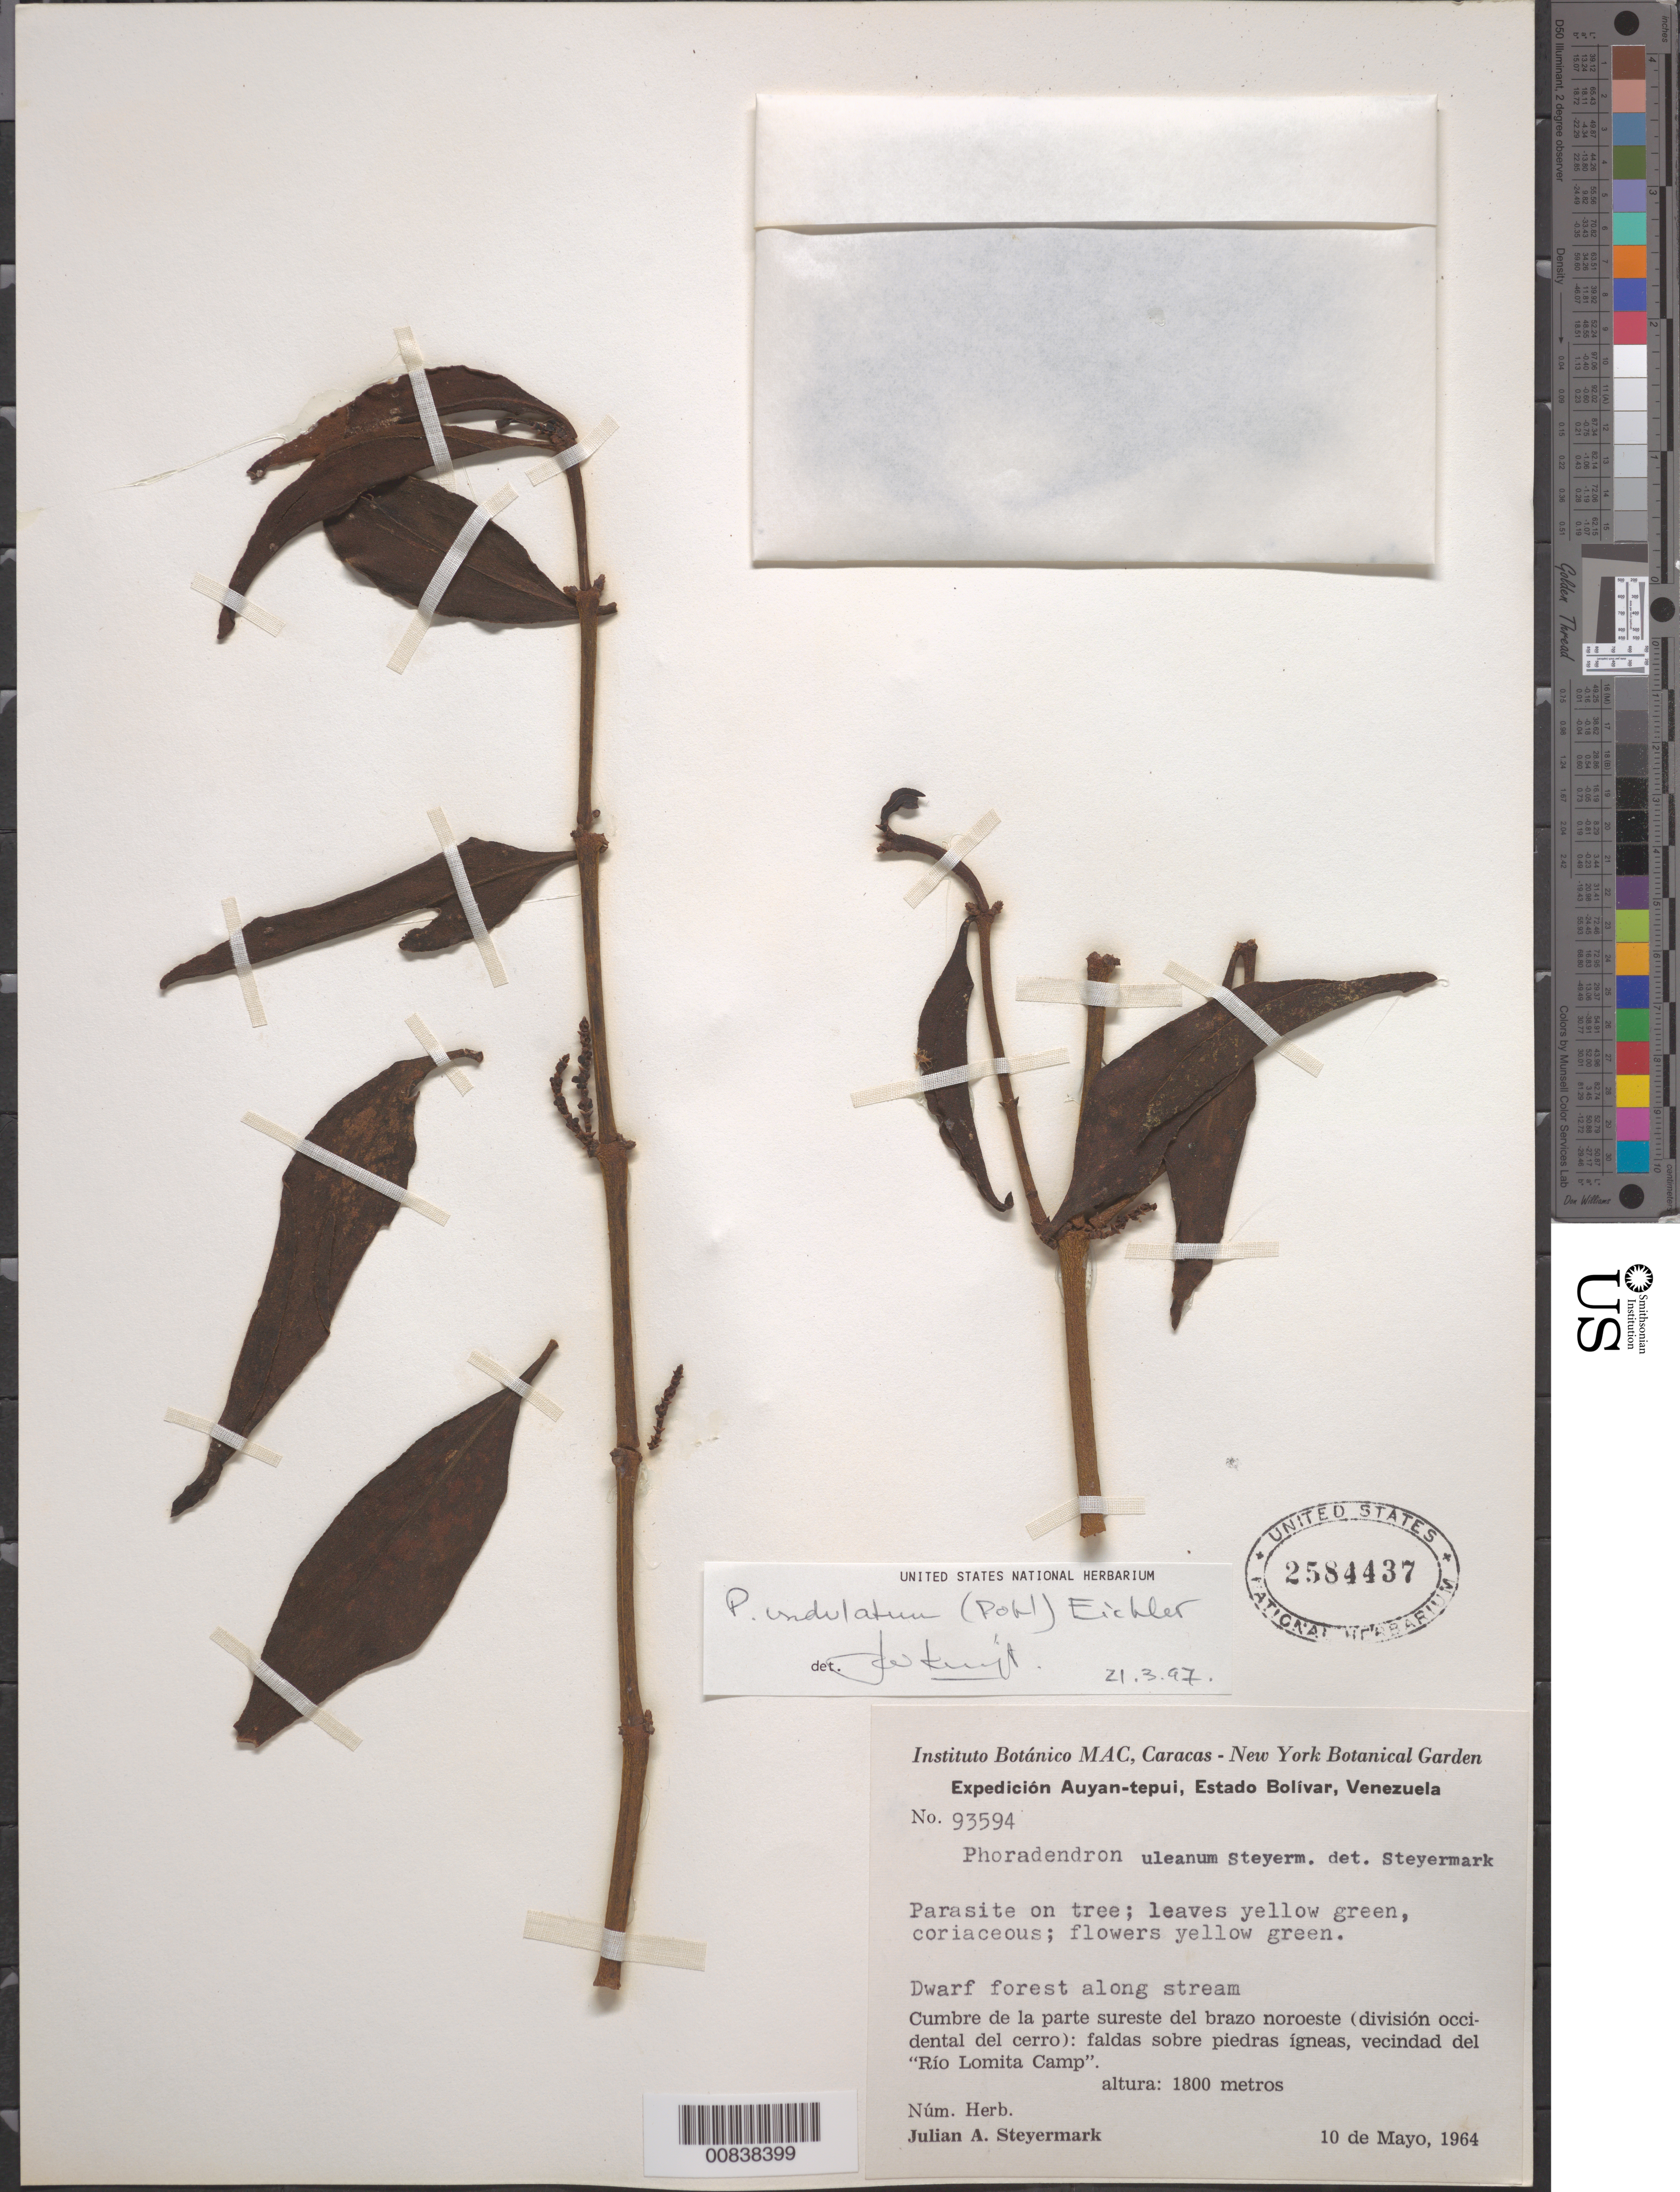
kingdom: Plantae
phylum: Tracheophyta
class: Magnoliopsida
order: Santalales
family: Viscaceae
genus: Phoradendron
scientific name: Phoradendron undulatum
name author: (Pohl ex DC.) Eichler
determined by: Kuijt, Job, (CANADA)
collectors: J. Steyermark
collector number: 93594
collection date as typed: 10-May-64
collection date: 1964-05-10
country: Venezuela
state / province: Bolívar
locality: Auyan-tepuí, vic. Río Lomita Camp; cumbre de la parte sureste del brazo noroeste (division occidental del cerro)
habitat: On tree; dwarf forest along stream; faldas sobre piedras igneas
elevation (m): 1800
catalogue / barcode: US 2584437